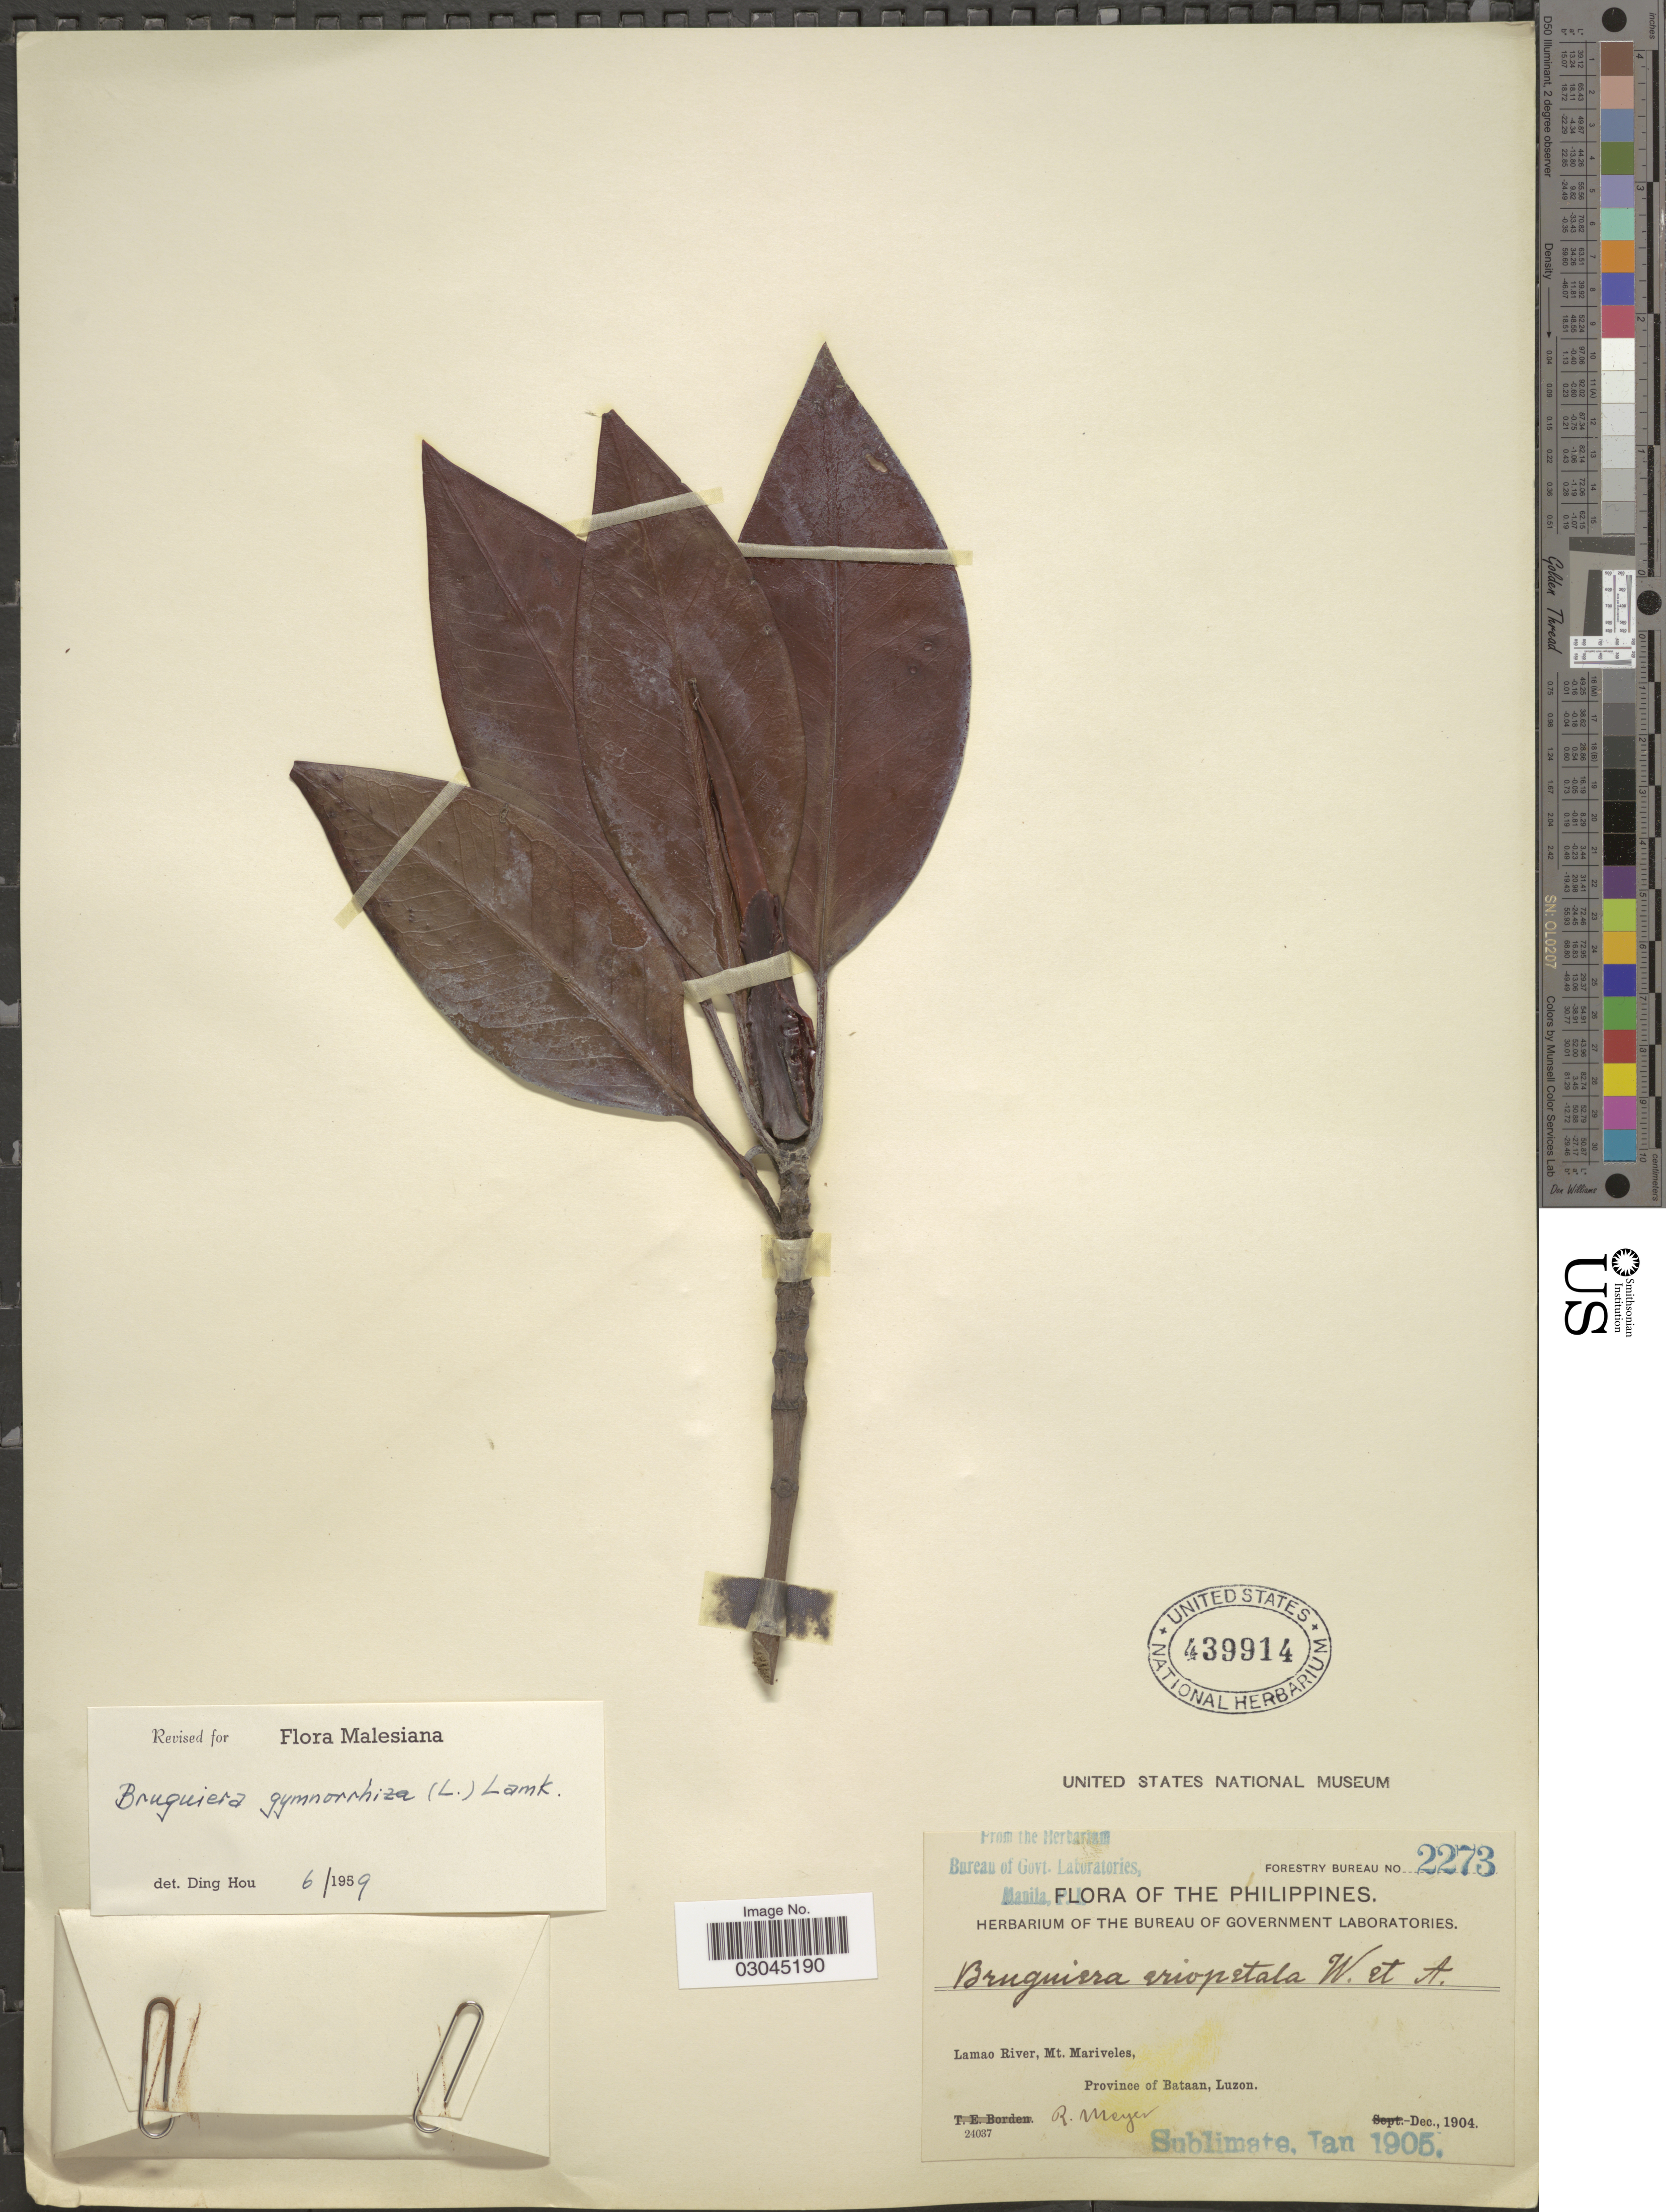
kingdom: Plantae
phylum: Tracheophyta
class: Magnoliopsida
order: Malpighiales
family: Rhizophoraceae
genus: Bruguiera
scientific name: Bruguiera gymnorhiza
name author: (L.) Savigny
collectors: R. Meyer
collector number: Forestry Bureau 2273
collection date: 1904-12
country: Philippines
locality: Lamao River, Mt. Mariveles, Province of Bataan, Luzon.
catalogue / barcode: US 439914